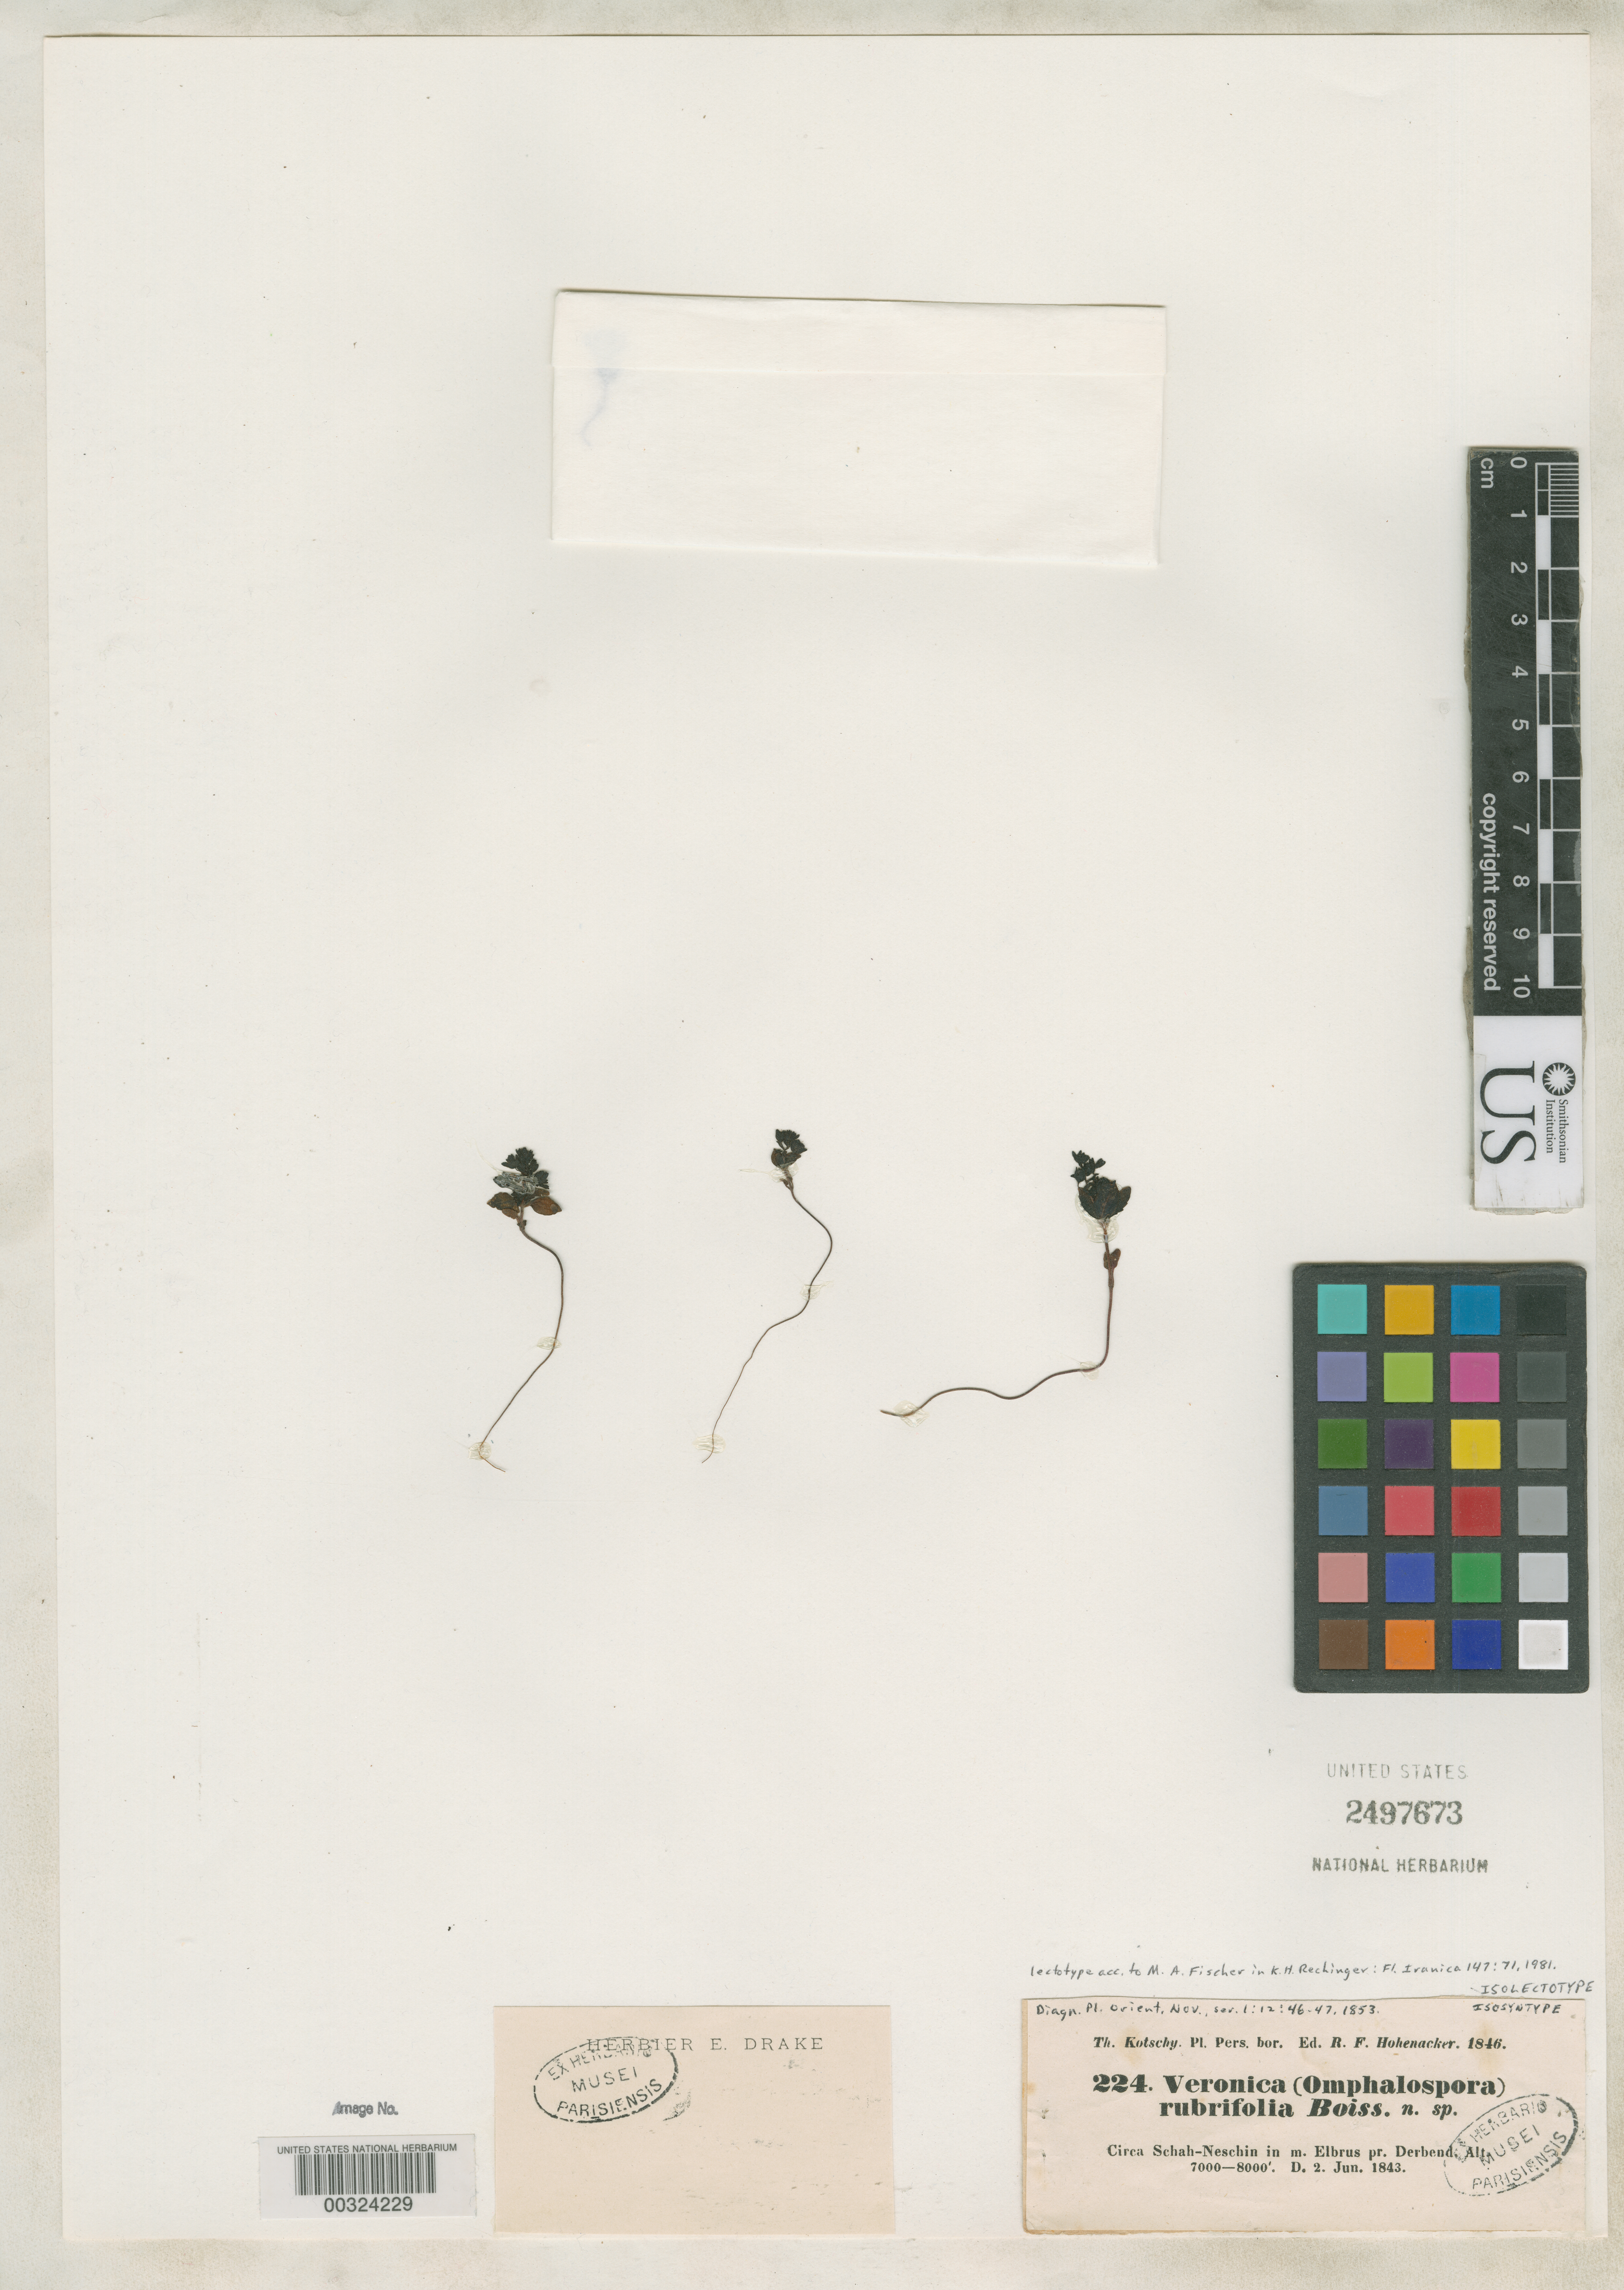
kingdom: Plantae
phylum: Tracheophyta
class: Magnoliopsida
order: Lamiales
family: Plantaginaceae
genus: Veronica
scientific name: Veronica rubrifolia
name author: Boiss.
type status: Isolectotype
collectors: K. G. Kotschy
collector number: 224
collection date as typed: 02 Jun 1843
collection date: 1843-06-02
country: Iran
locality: Circa Schah-neschin in Monte Elbrus prope der bend.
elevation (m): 2134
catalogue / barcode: US 2497673